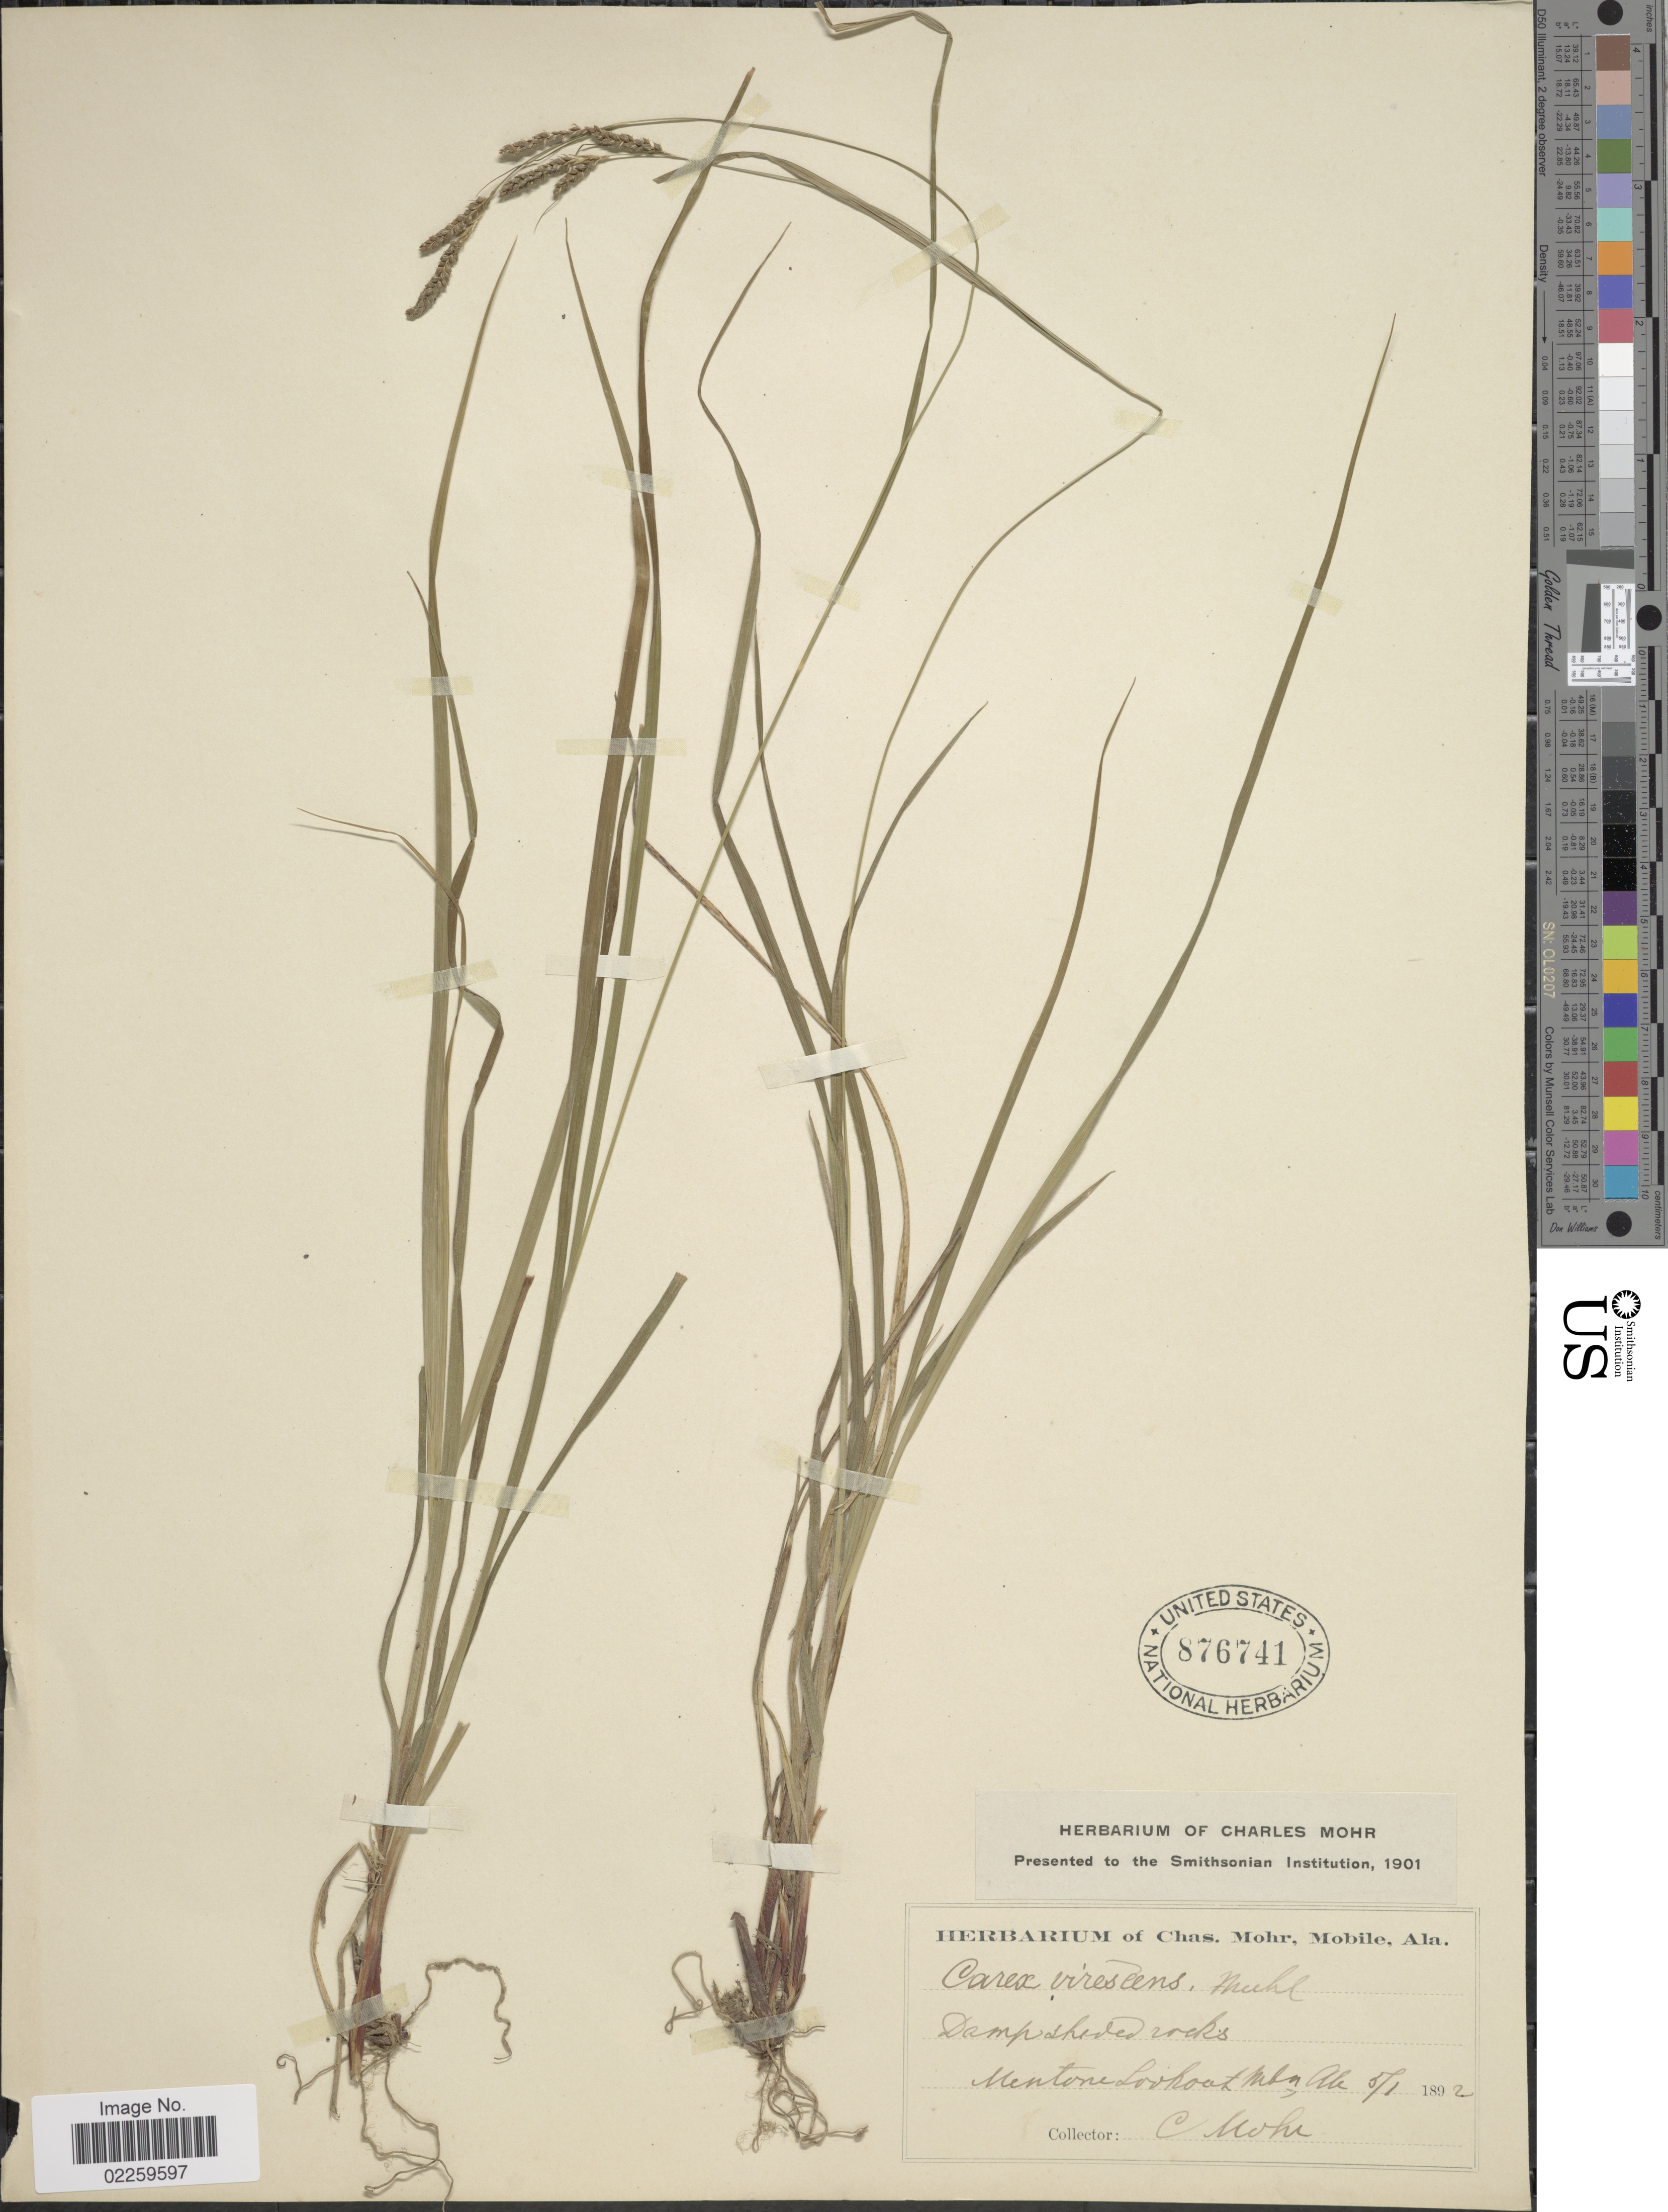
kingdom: Plantae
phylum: Tracheophyta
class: Liliopsida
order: Poales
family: Cyperaceae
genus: Carex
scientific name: Carex virescens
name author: Muhl. ex Willd.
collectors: Mohr, C. T. (herbarium)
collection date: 1892-01-05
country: United States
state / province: Alabama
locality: Damp shaded rocks, Mentone Lookout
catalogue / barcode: US 876741